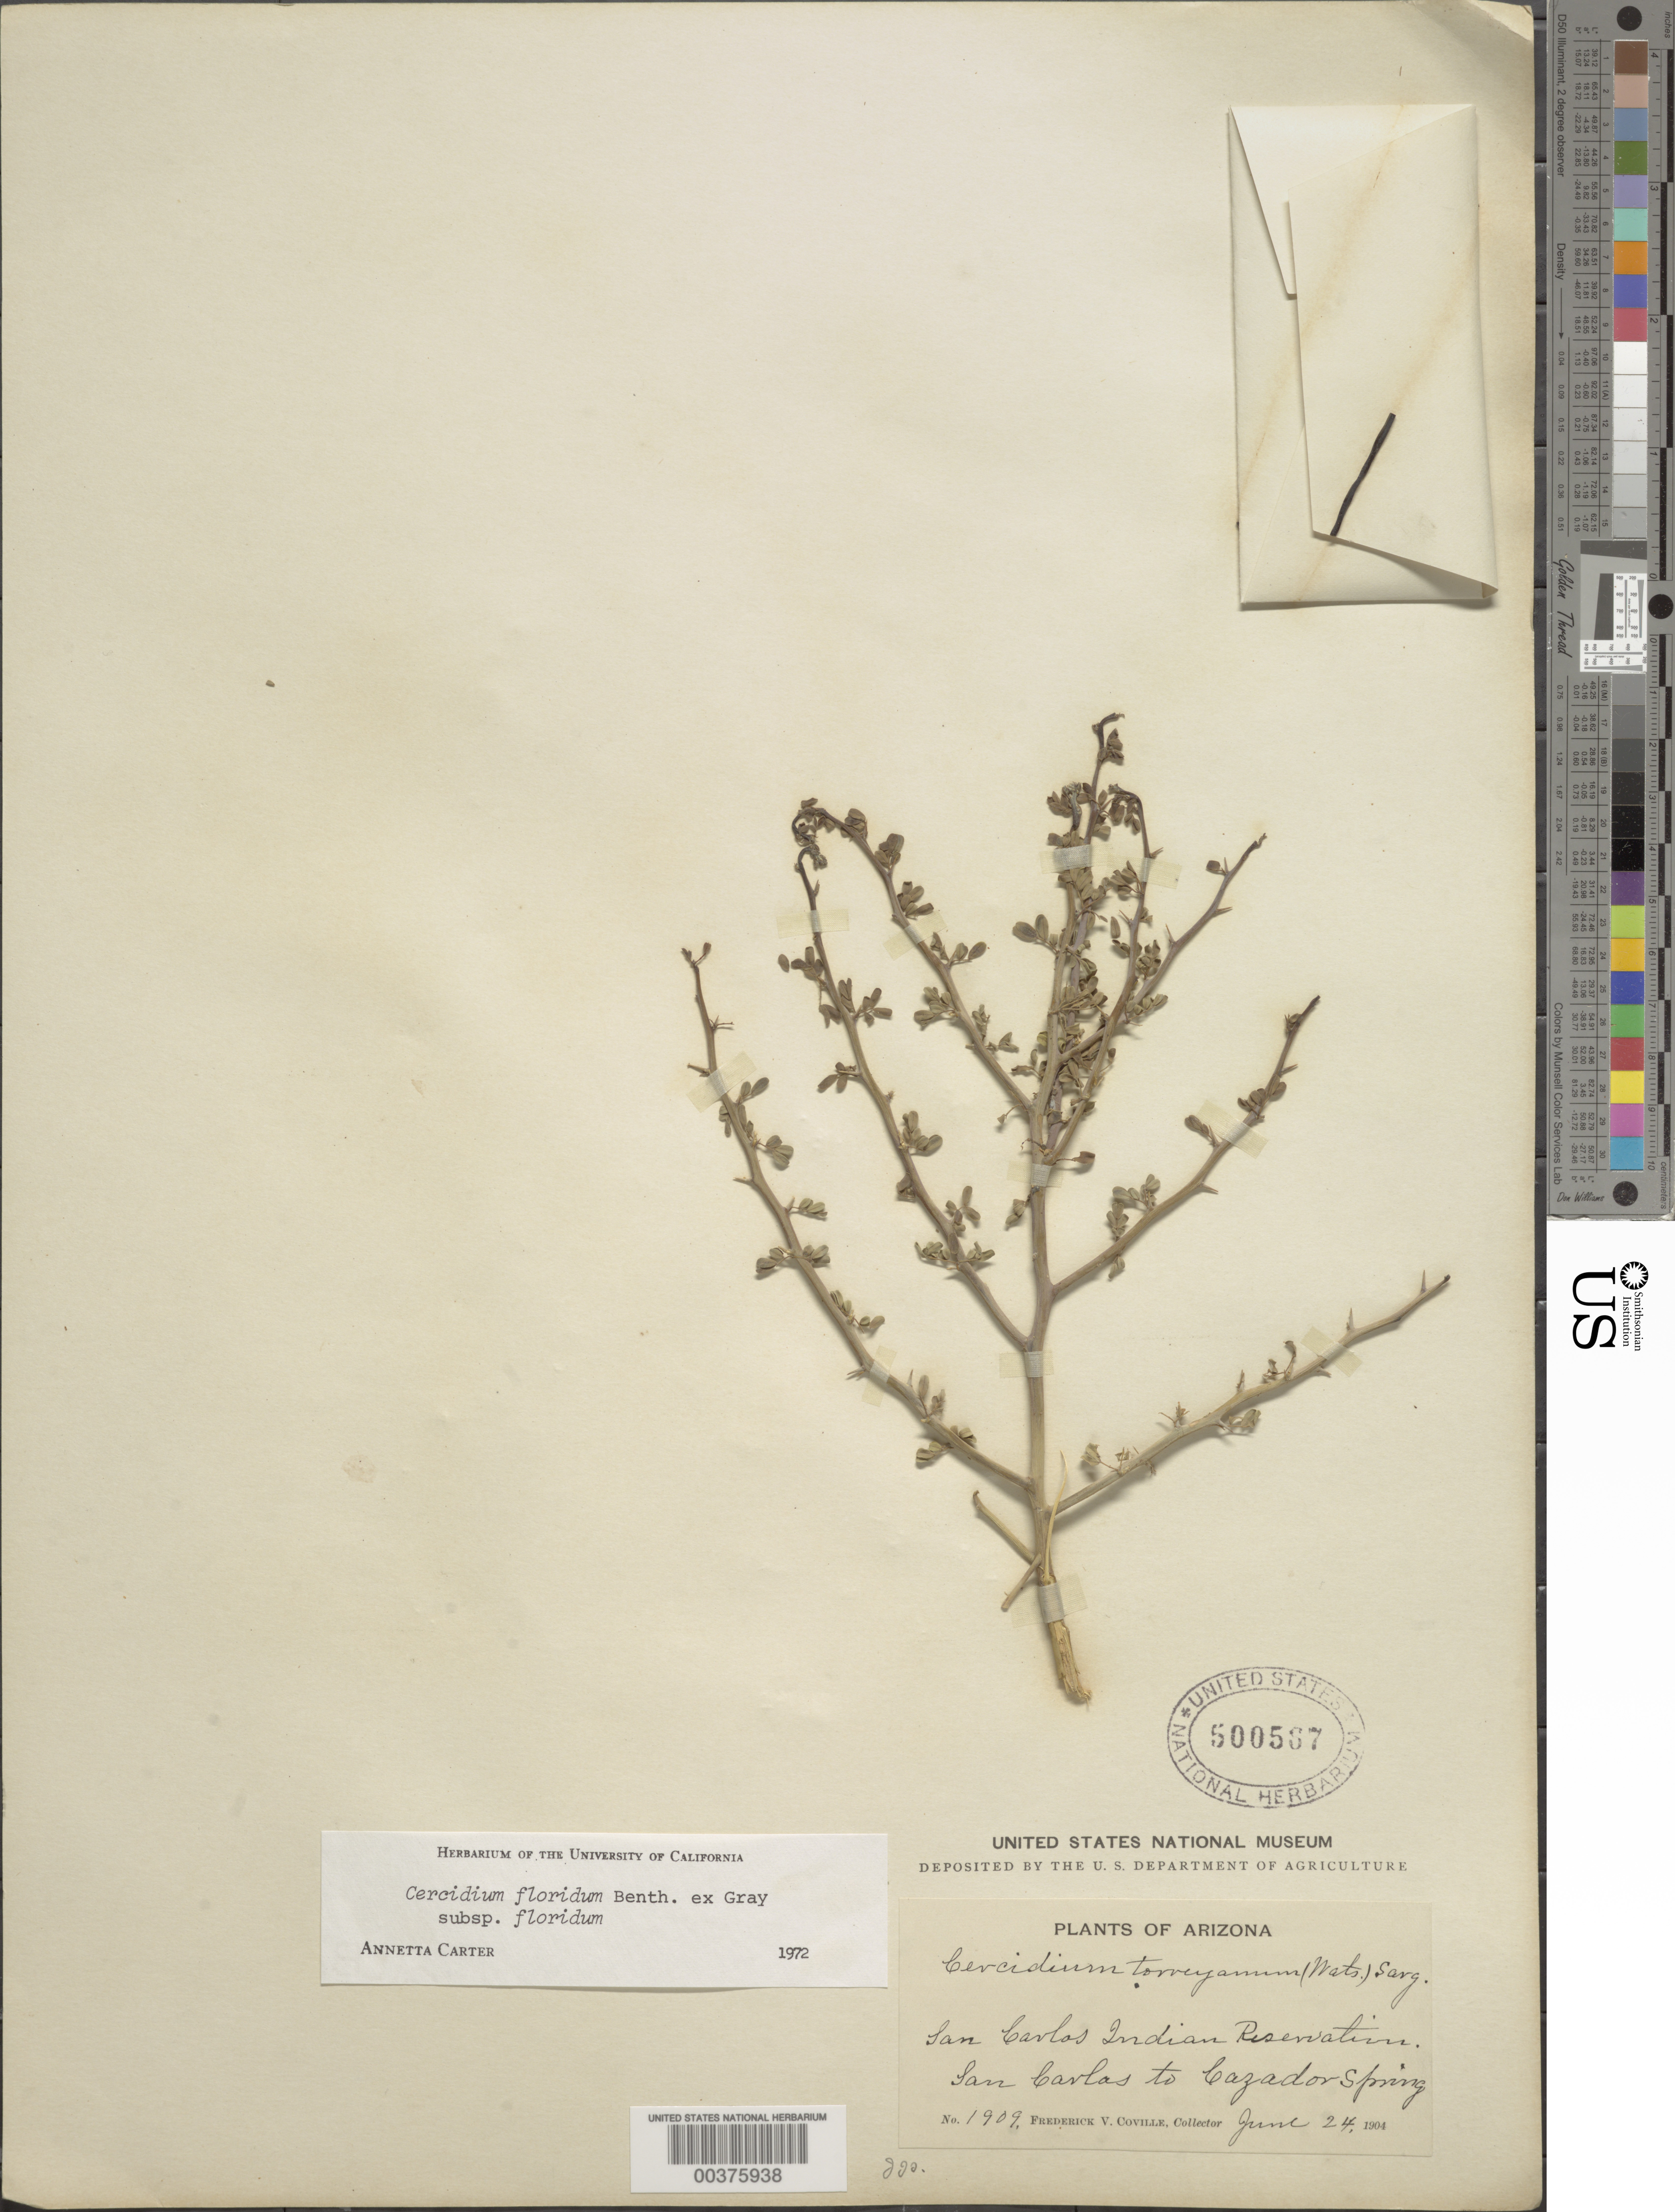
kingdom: Plantae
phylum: Tracheophyta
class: Magnoliopsida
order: Fabales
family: Fabaceae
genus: Parkinsonia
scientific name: Parkinsonia florida subsp. florida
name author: (Benth. ex A. Gray) S. Watson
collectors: F. V. Coville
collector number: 1909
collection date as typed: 24 Jun 1904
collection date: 1904-06-24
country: United States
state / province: Arizona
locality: San carlos indian resrvation; san carlos to cazador spring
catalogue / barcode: US 500587